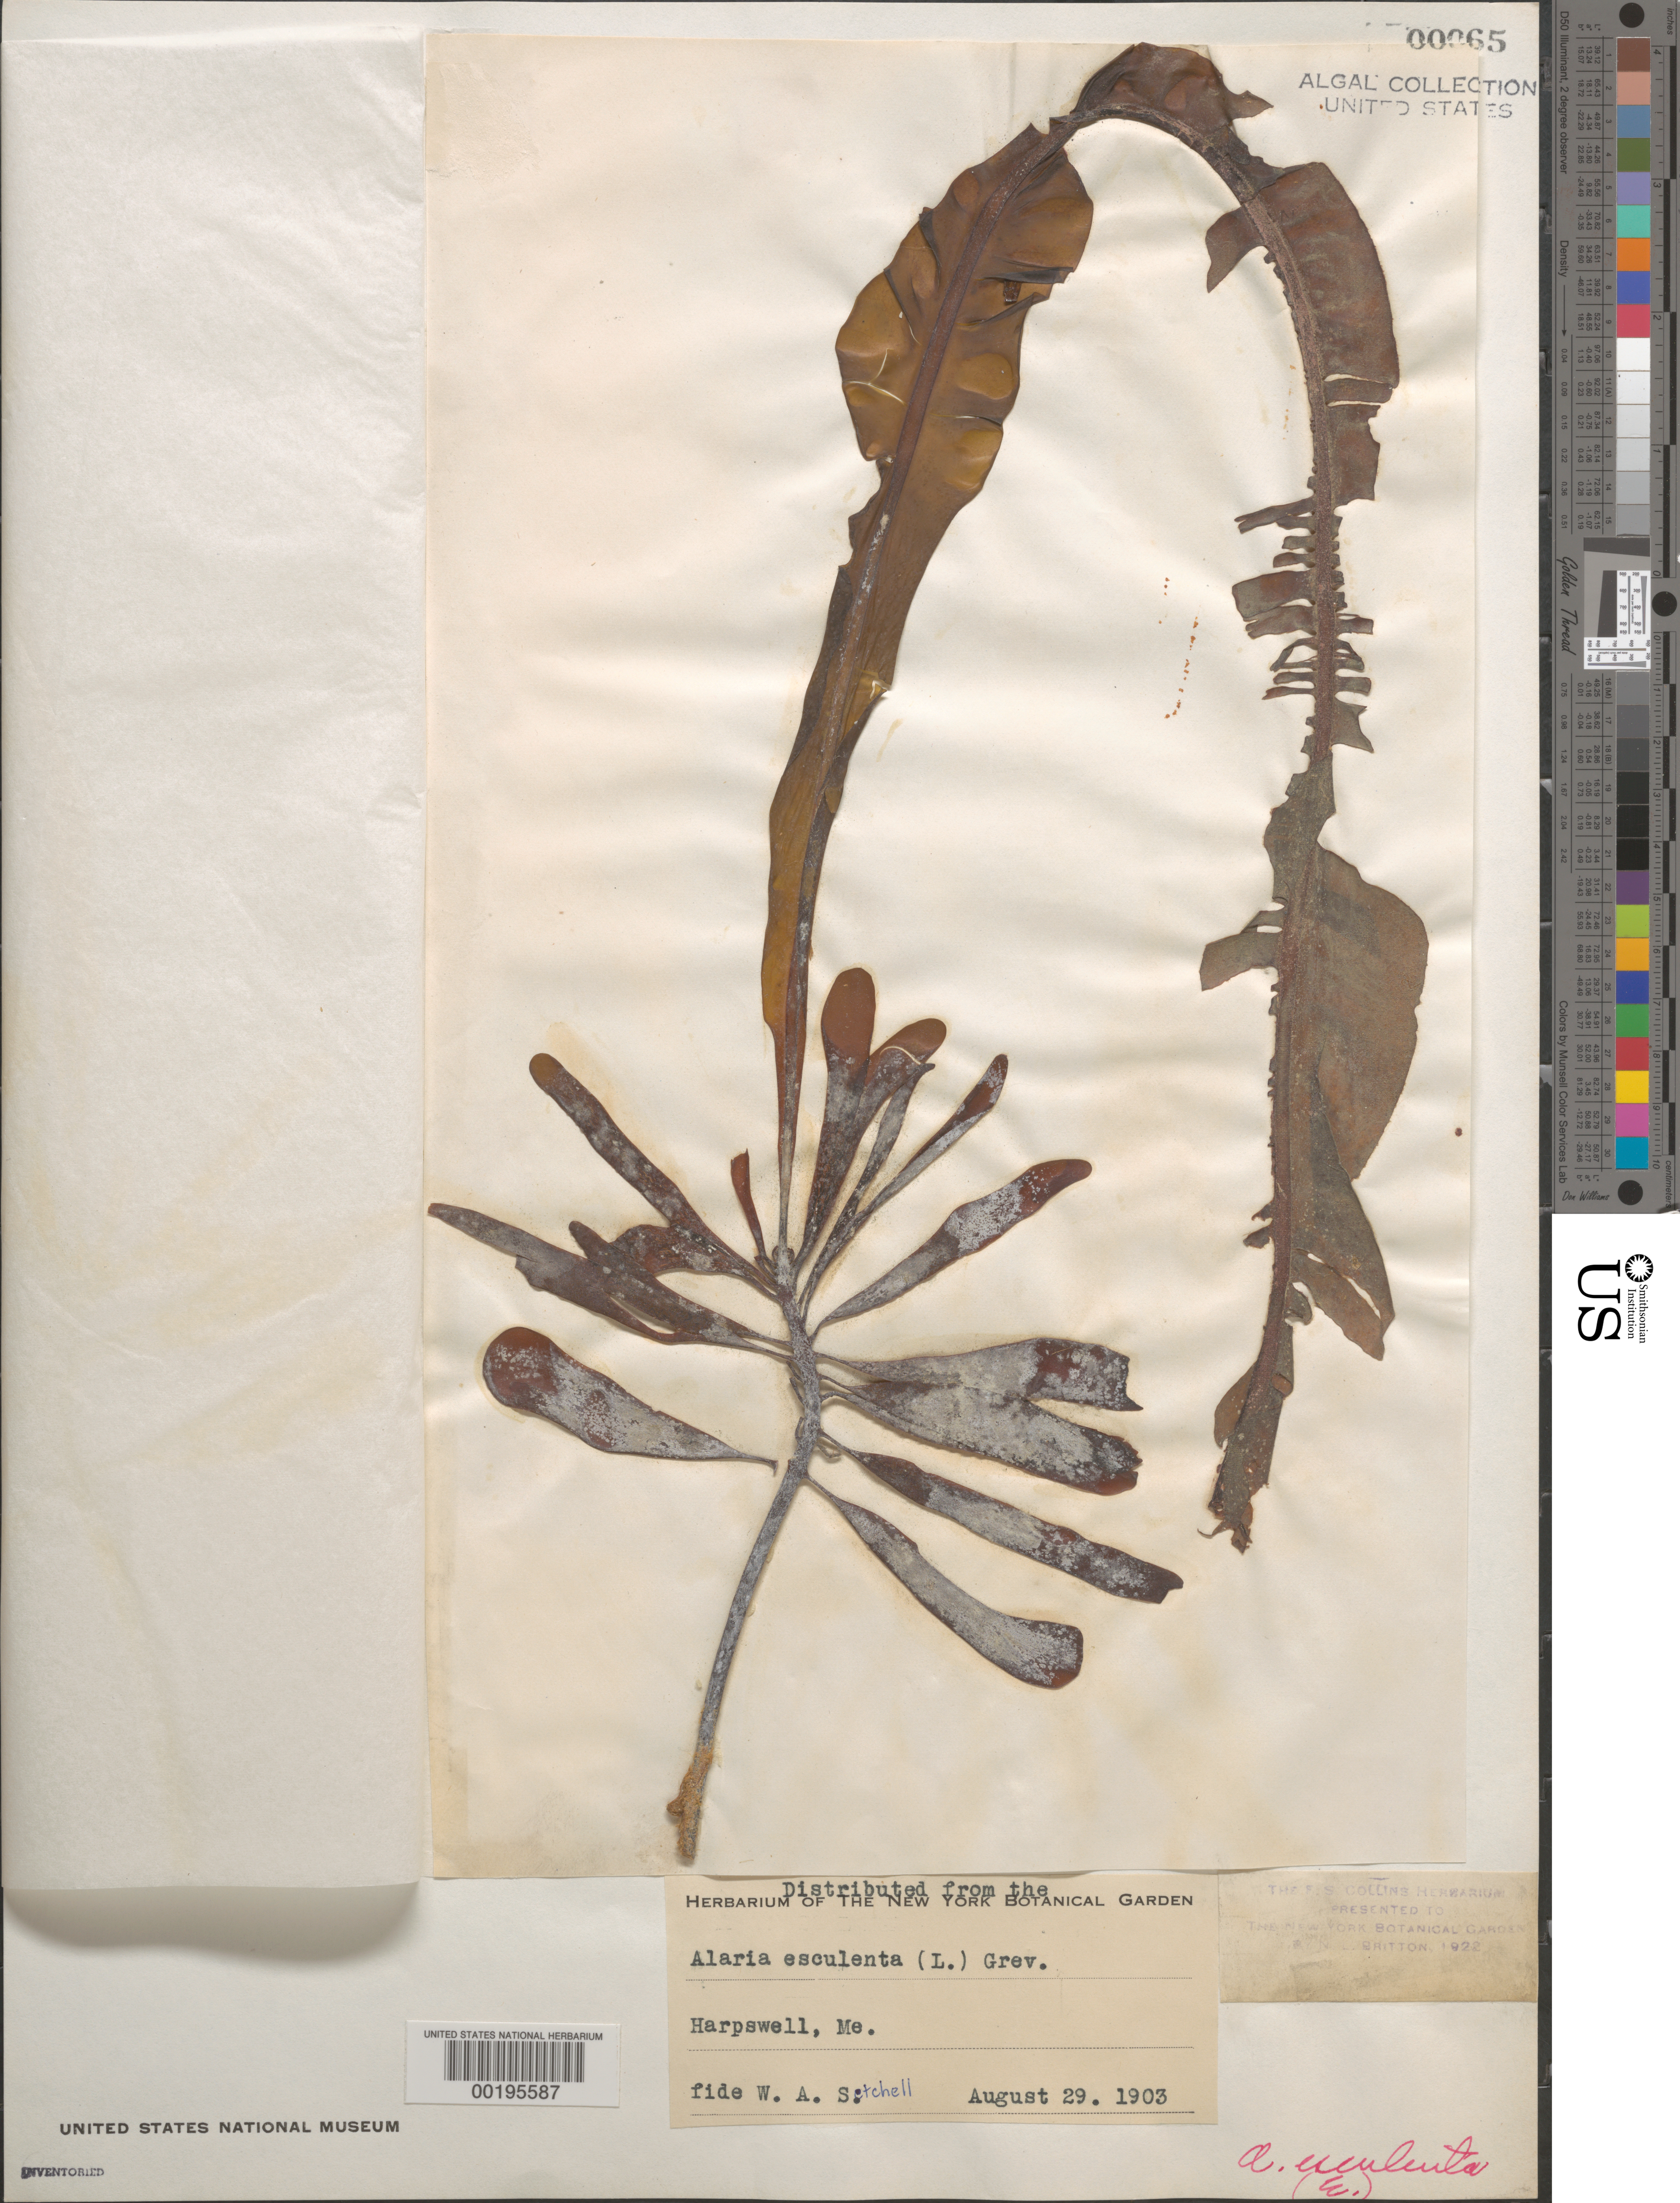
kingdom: Chromista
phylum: Ochrophyta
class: Phaeophyceae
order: Laminariales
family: Alariaceae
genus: Alaria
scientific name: Alaria esculenta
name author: (L.) Greville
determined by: Setchell, William A.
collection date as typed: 29 Aug 1903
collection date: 1903-08-29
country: United States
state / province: Maine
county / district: Cumberland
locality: Harpswell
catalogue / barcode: US 65